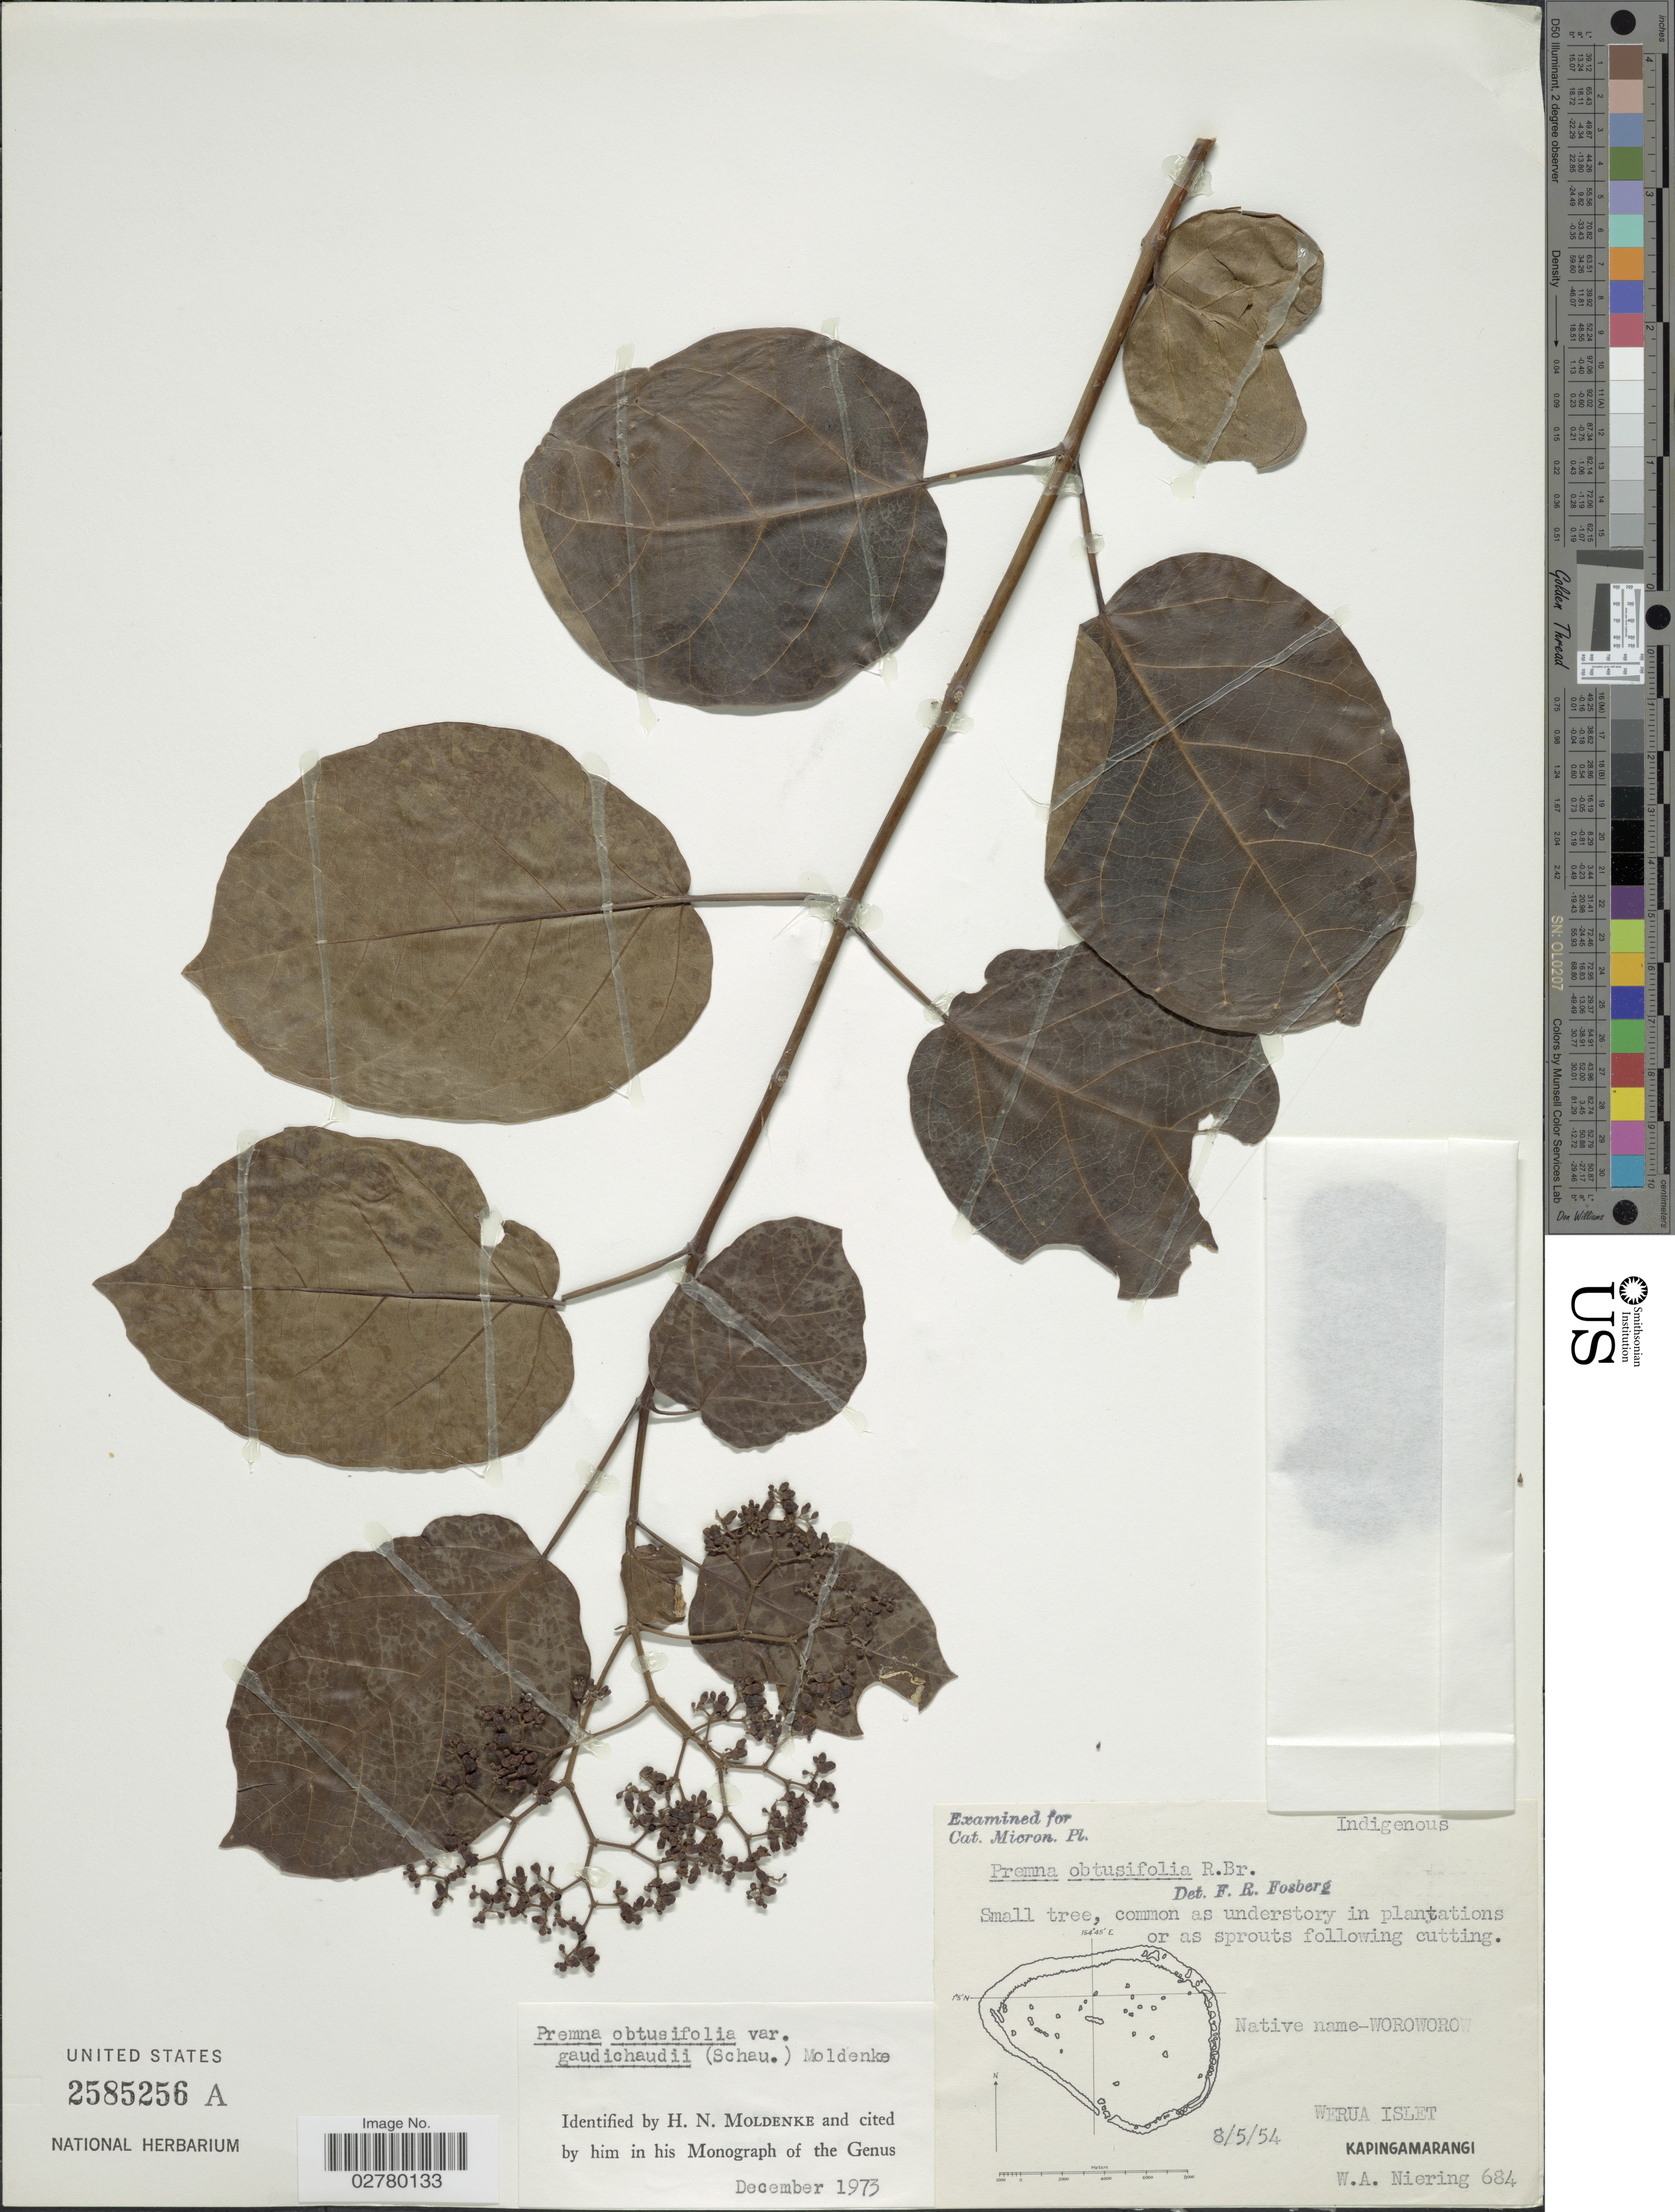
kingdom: Plantae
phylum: Tracheophyta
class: Magnoliopsida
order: Lamiales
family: Lamiaceae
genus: Premna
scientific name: Premna obtusifolia var. gaudichaudii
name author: (Schauer) Moldenke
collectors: W. Niering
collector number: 684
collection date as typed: Transcribed d/m/y: 5/8/54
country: Micronesia, Federated States of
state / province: Pohnpei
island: Kapingamarangi Atoll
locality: Werua Islet. Kapingamarangi.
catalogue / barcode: US 2585256A